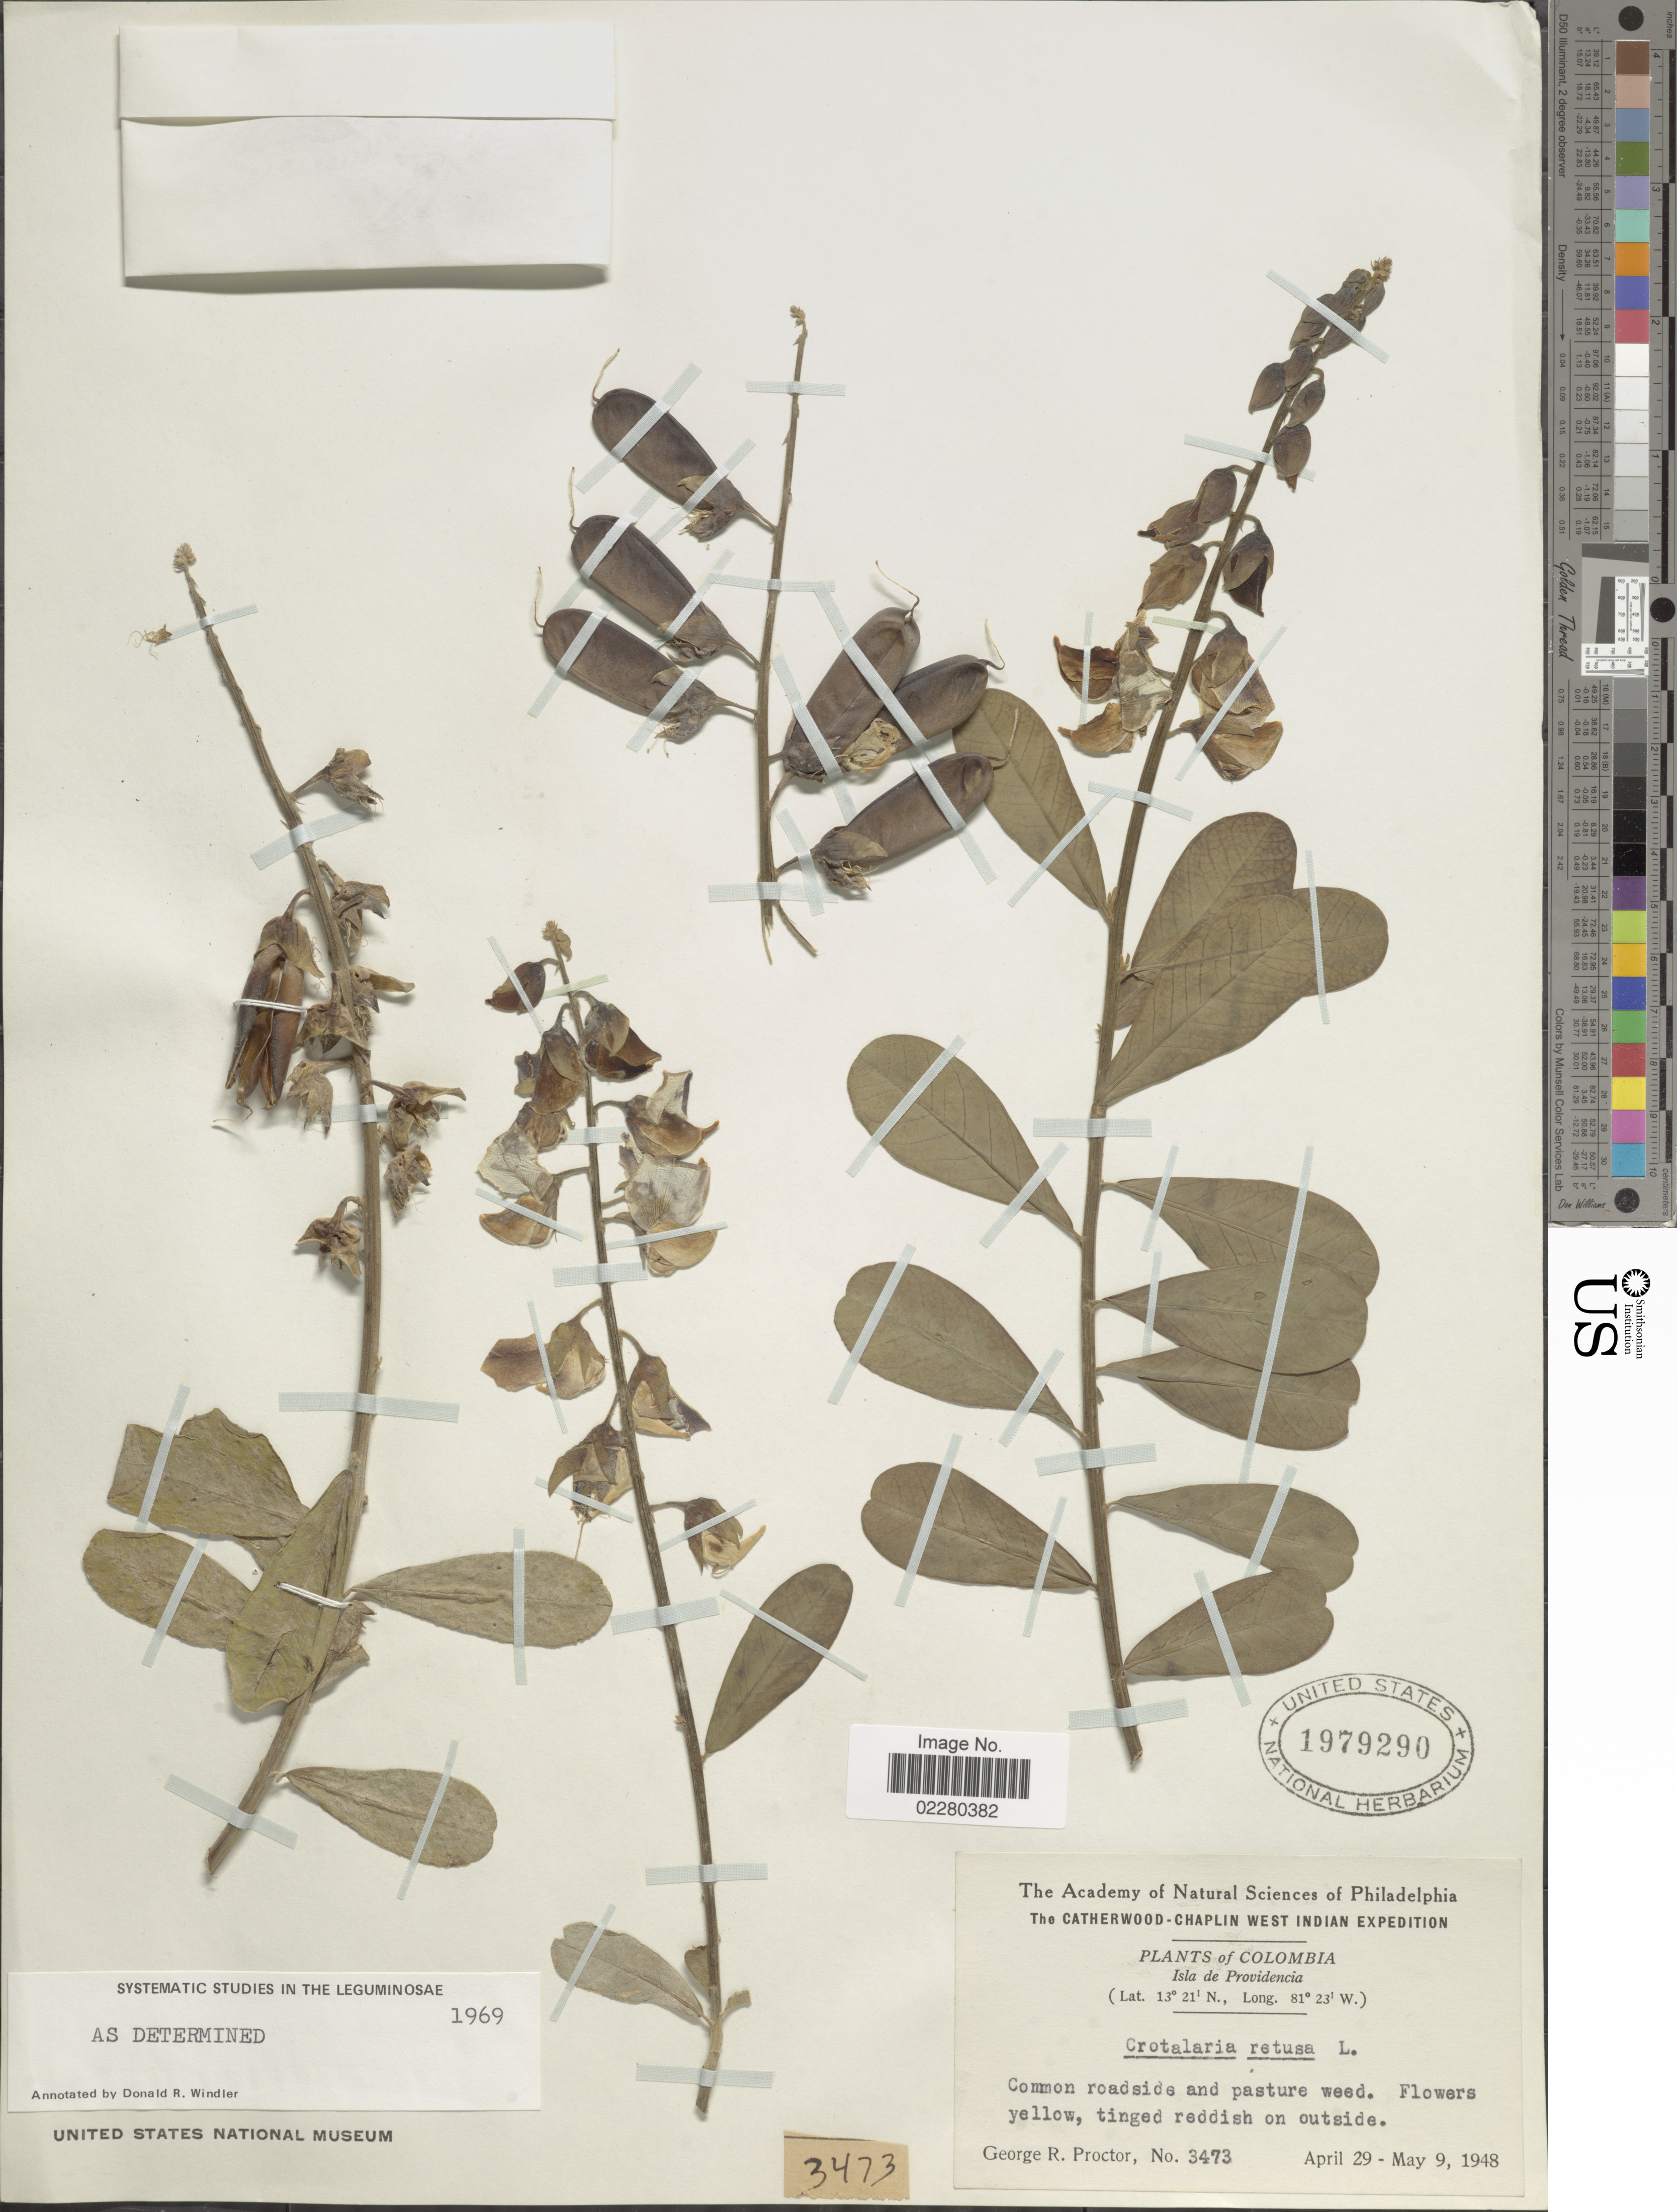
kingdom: Plantae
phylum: Tracheophyta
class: Magnoliopsida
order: Fabales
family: Fabaceae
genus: Crotalaria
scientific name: Crotalaria retusa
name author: L.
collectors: G. R. Proctor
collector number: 3473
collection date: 1948-04-29/1948-05-09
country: Colombia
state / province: San Andres y Providencia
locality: Isla de Providencia.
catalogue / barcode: US 1979290